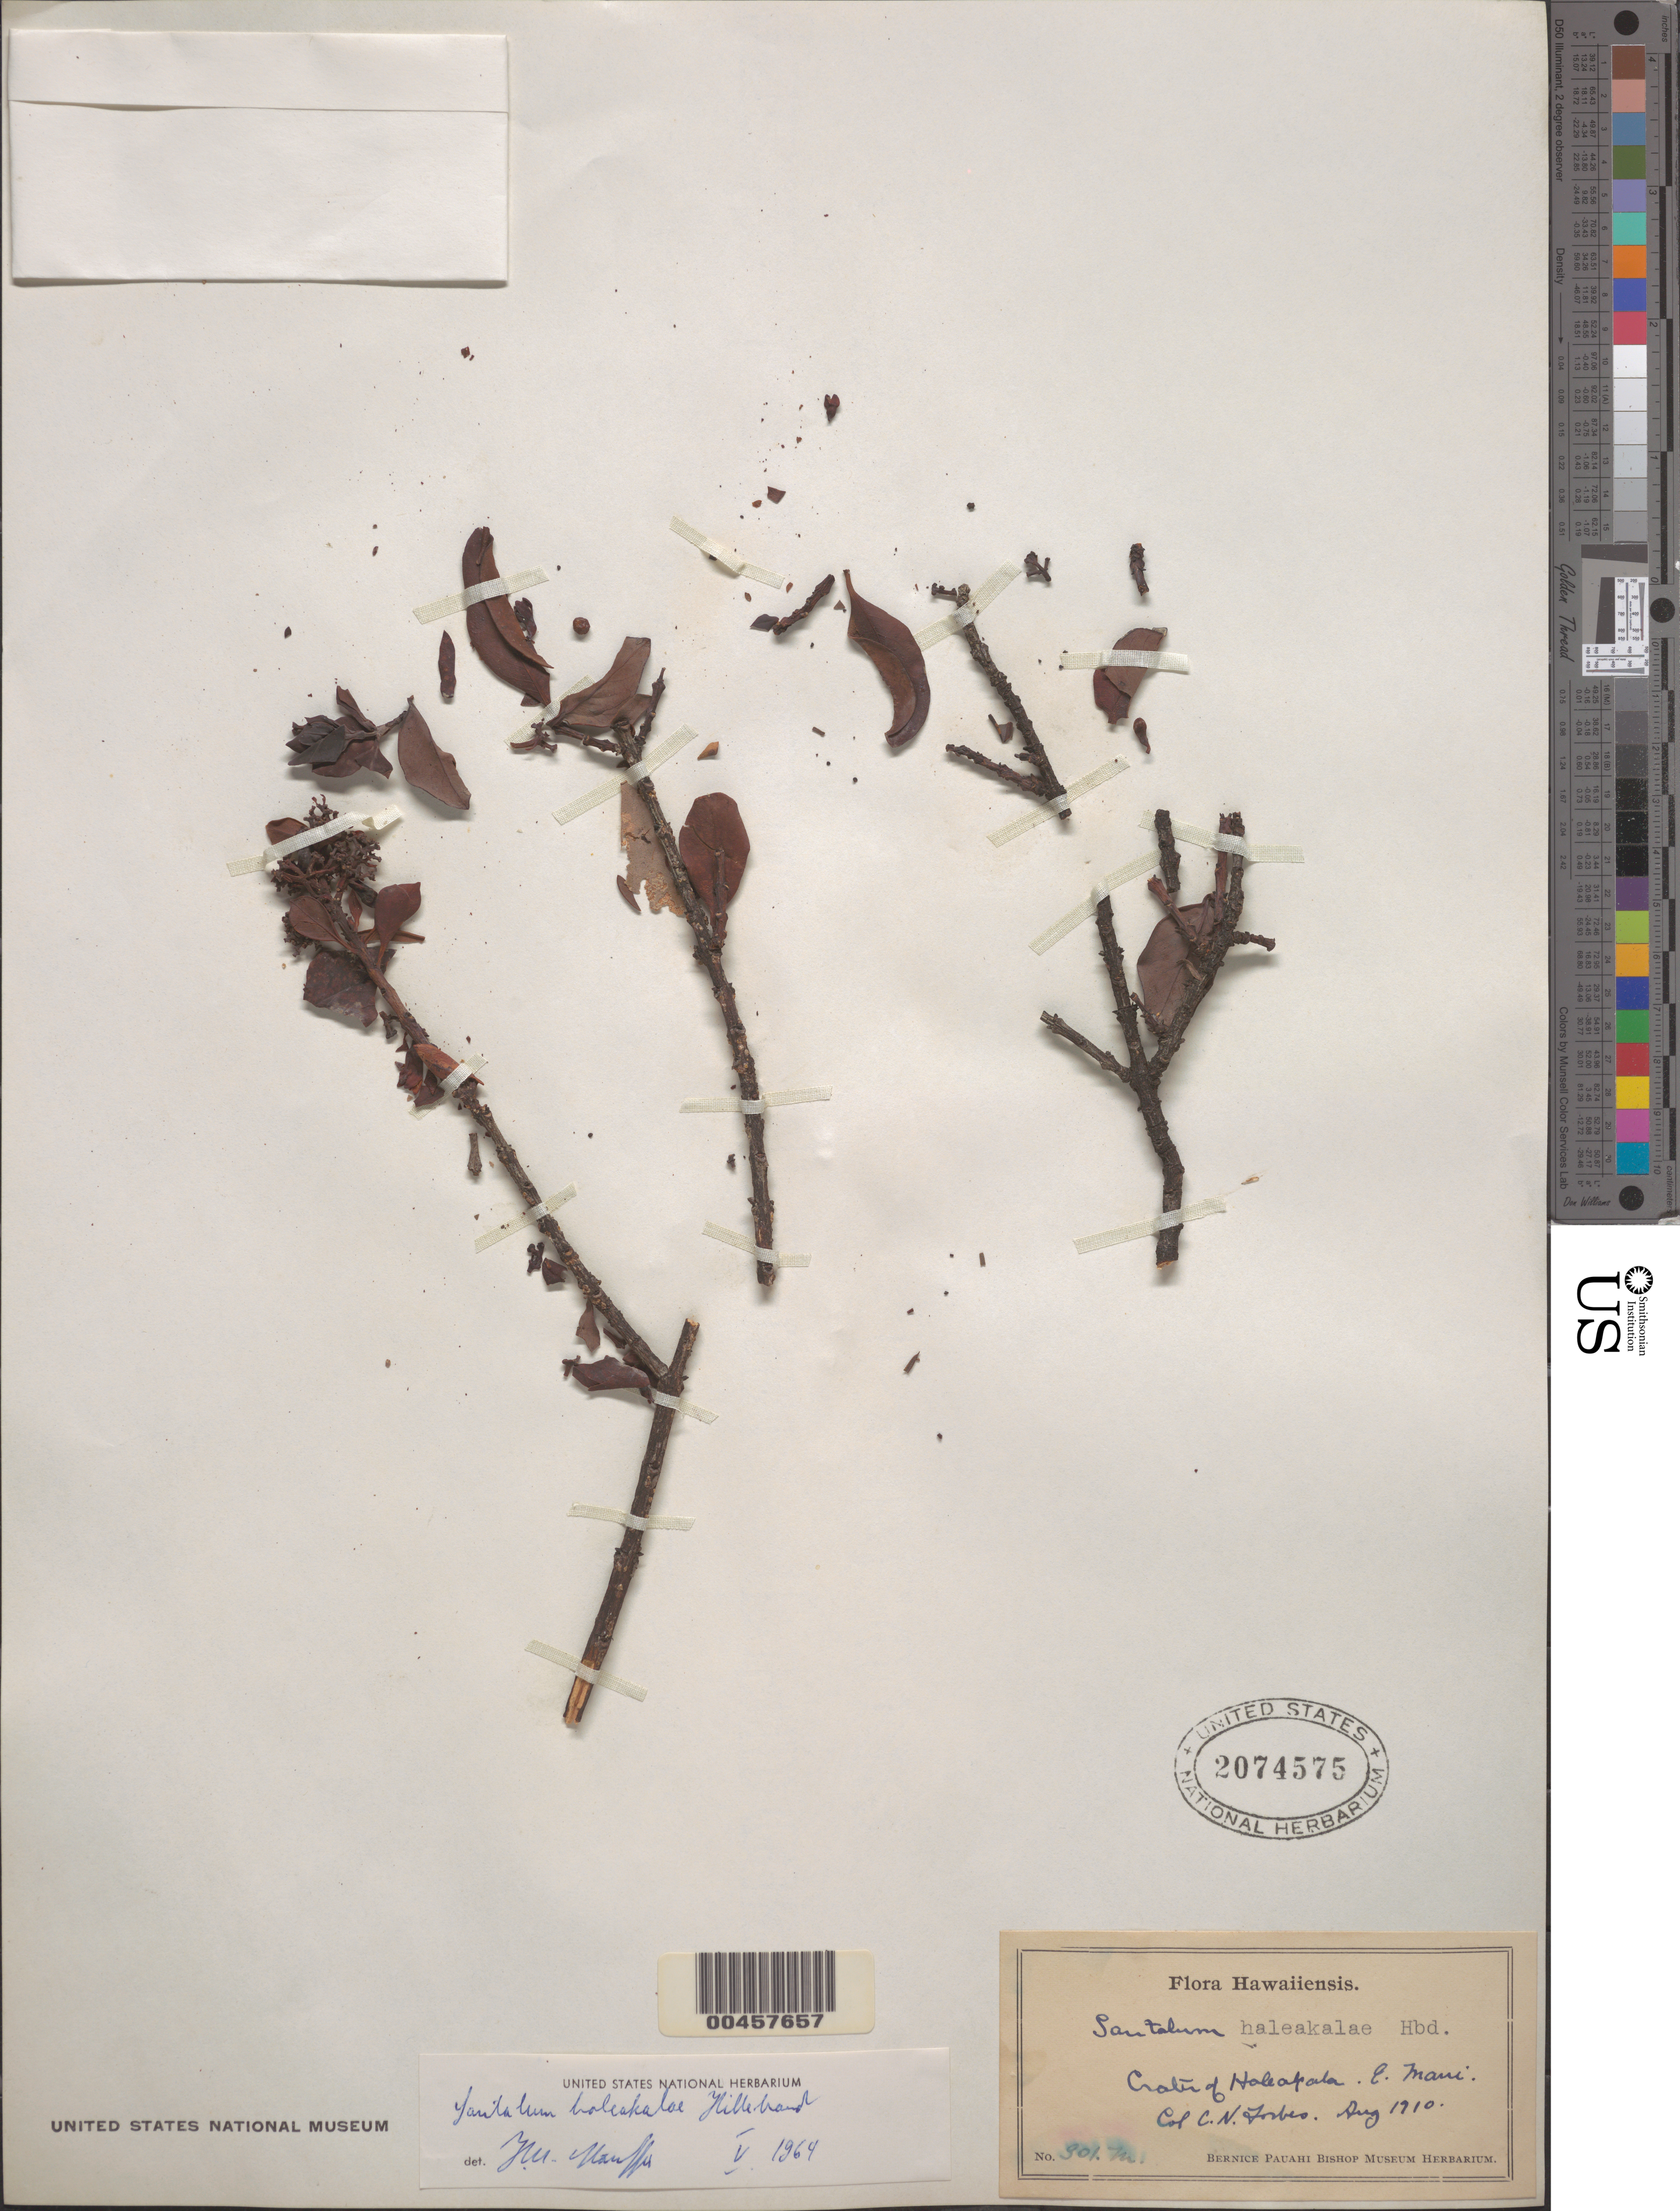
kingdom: Plantae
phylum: Tracheophyta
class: Magnoliopsida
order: Santalales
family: Santalaceae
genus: Santalum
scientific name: Santalum haleakalae var. haleakalae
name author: Hillebr.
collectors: C. N. Forbes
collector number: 301.M.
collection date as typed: Aug 1910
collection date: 1910-08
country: United States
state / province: Hawaii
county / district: Maui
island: Maui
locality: Crater of Haleakala, E Maui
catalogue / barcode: US 2074575